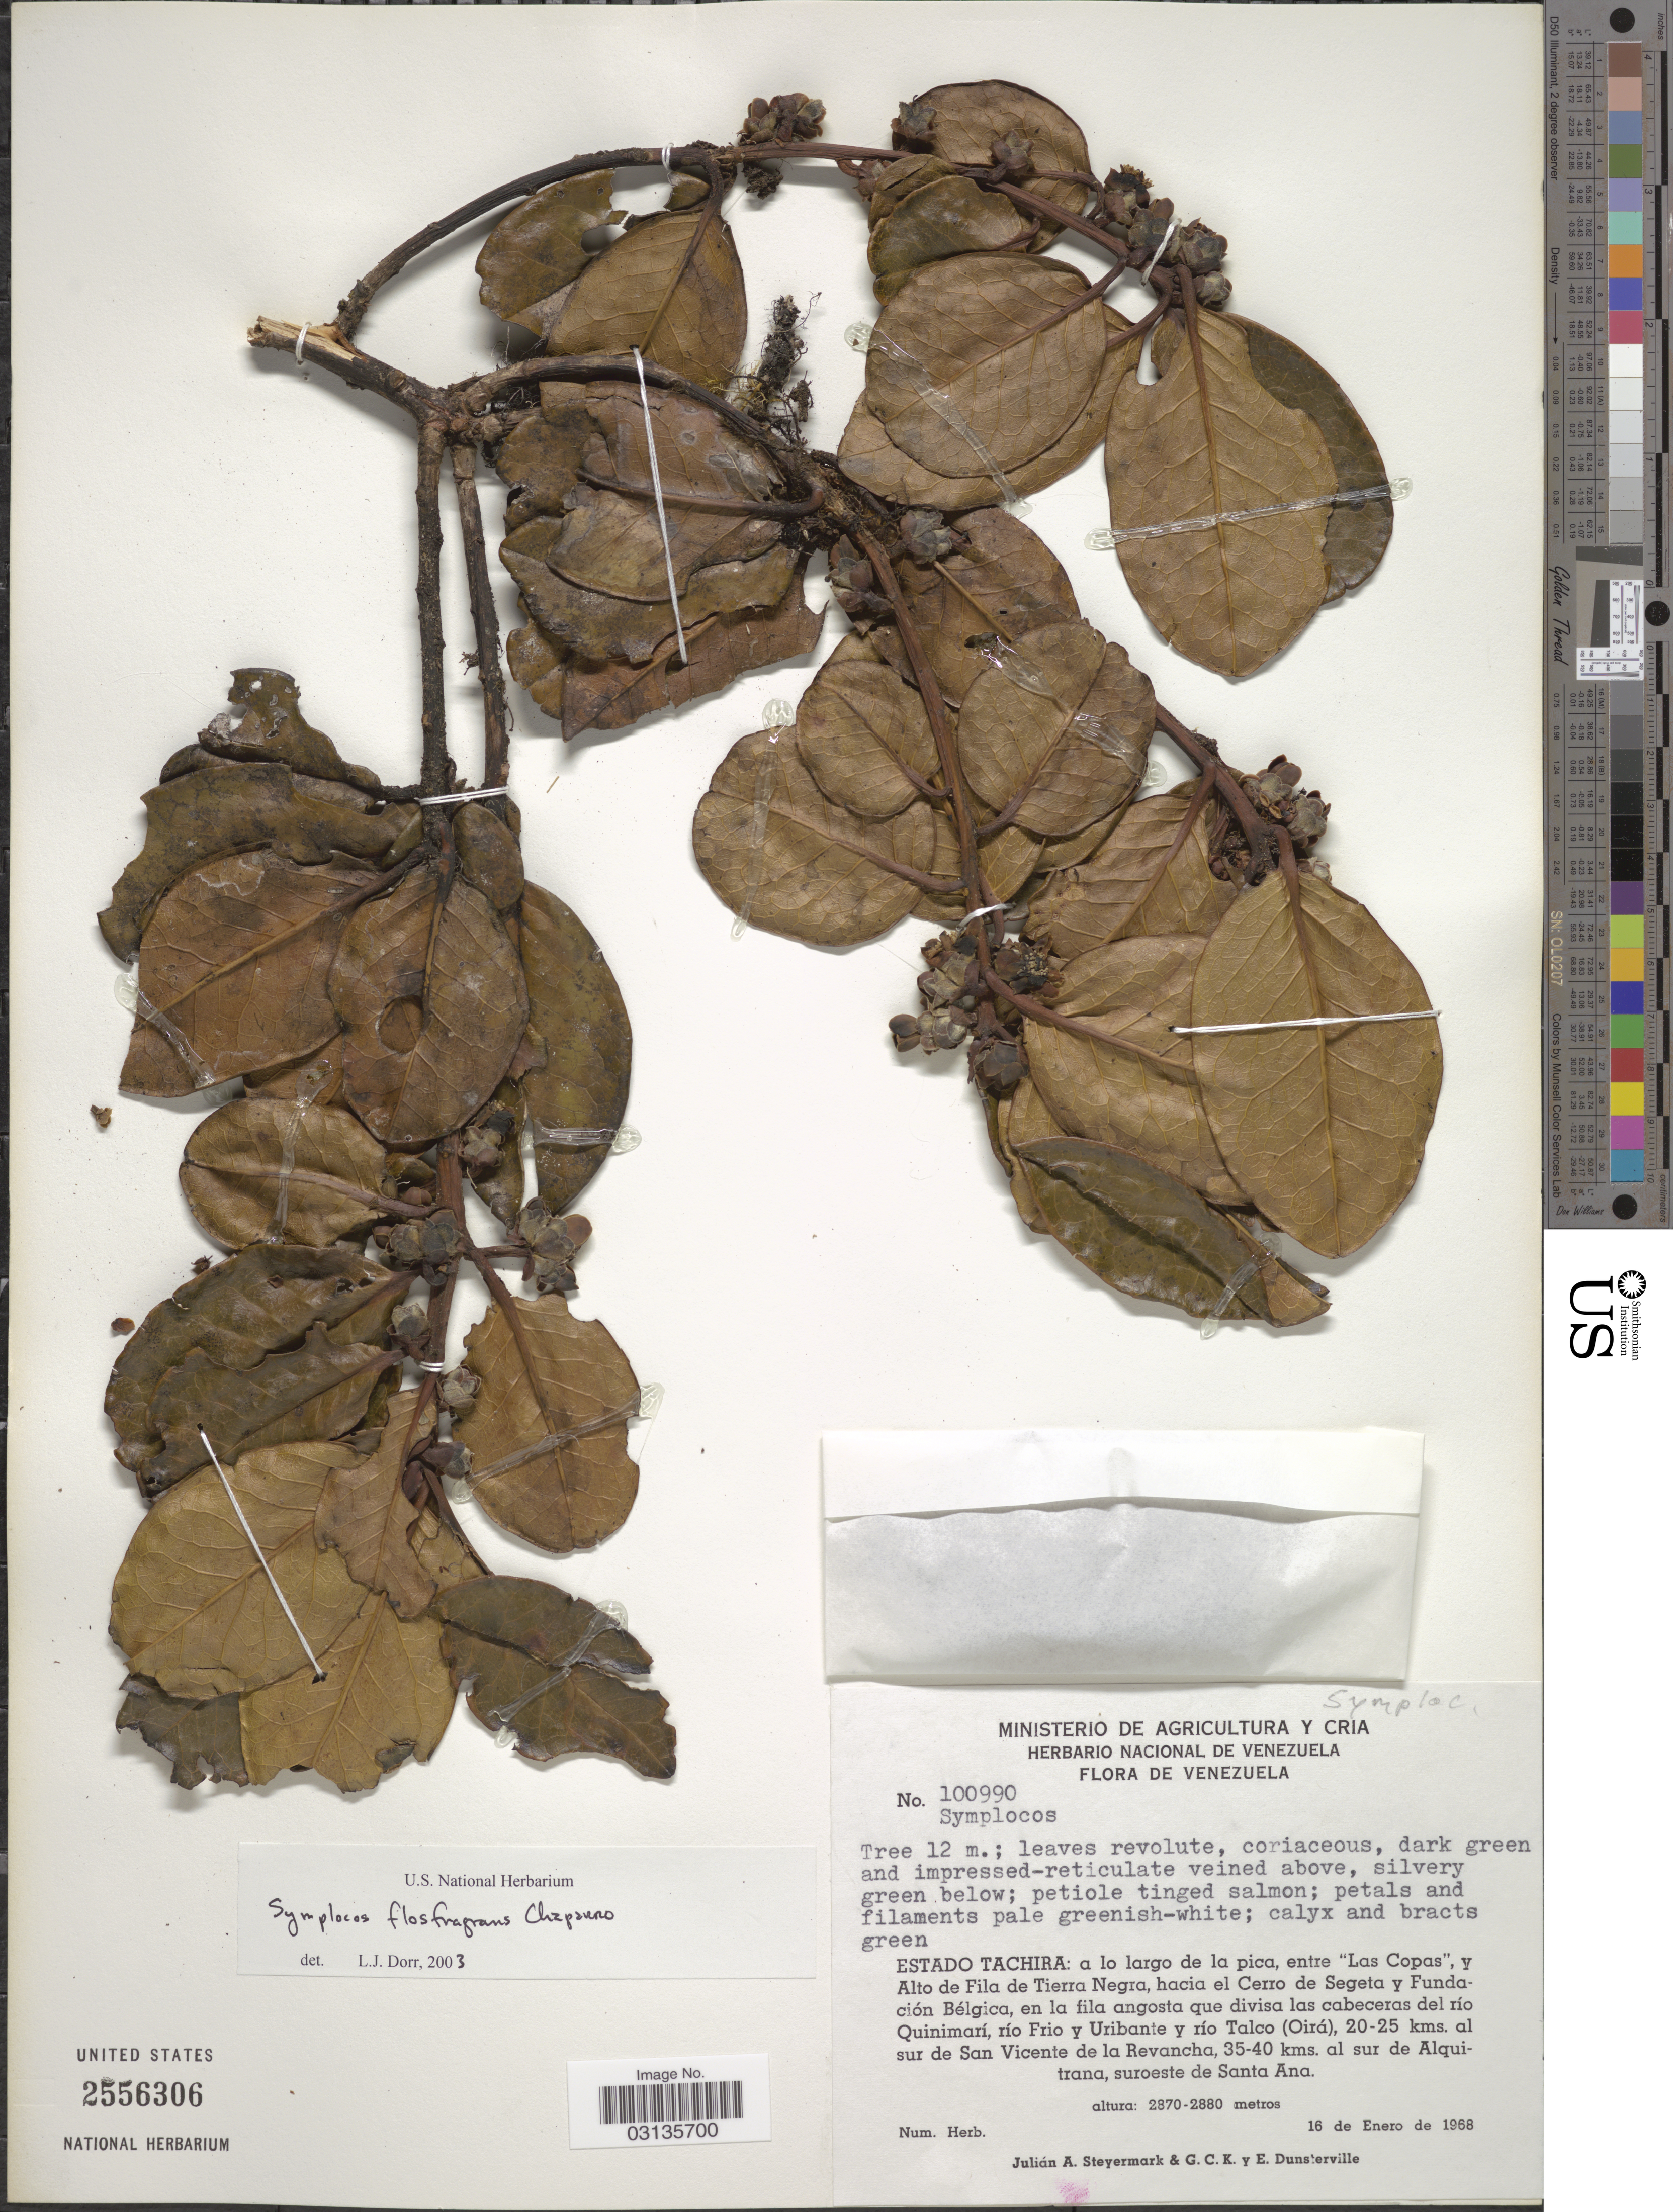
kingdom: Plantae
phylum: Tracheophyta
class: Magnoliopsida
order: Ericales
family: Symplocaceae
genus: Symplocos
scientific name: Symplocos flosfragrans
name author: Chaparro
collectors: J. Steyermark, G. C. K. Dunsterville & E. Dunsterville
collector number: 100990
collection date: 1968-01-16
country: Venezuela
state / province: Tachira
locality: A lo largo de la pica, entre "Las Copas", y Alto de Fila de Tierra Negra, hacia el Cerro de Segeta y Fundación Bélgica, en la fila angosta que divisa las cabeceras del río Quinimarí, río Frio y Uribante y río Talco (Oirá), 20-25 kms. al sur de San Vicente de la Revancha, 35-40 kms. al sur de Alquitrana, suroeste de Santa Ana.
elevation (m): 2870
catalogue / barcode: US 2556306